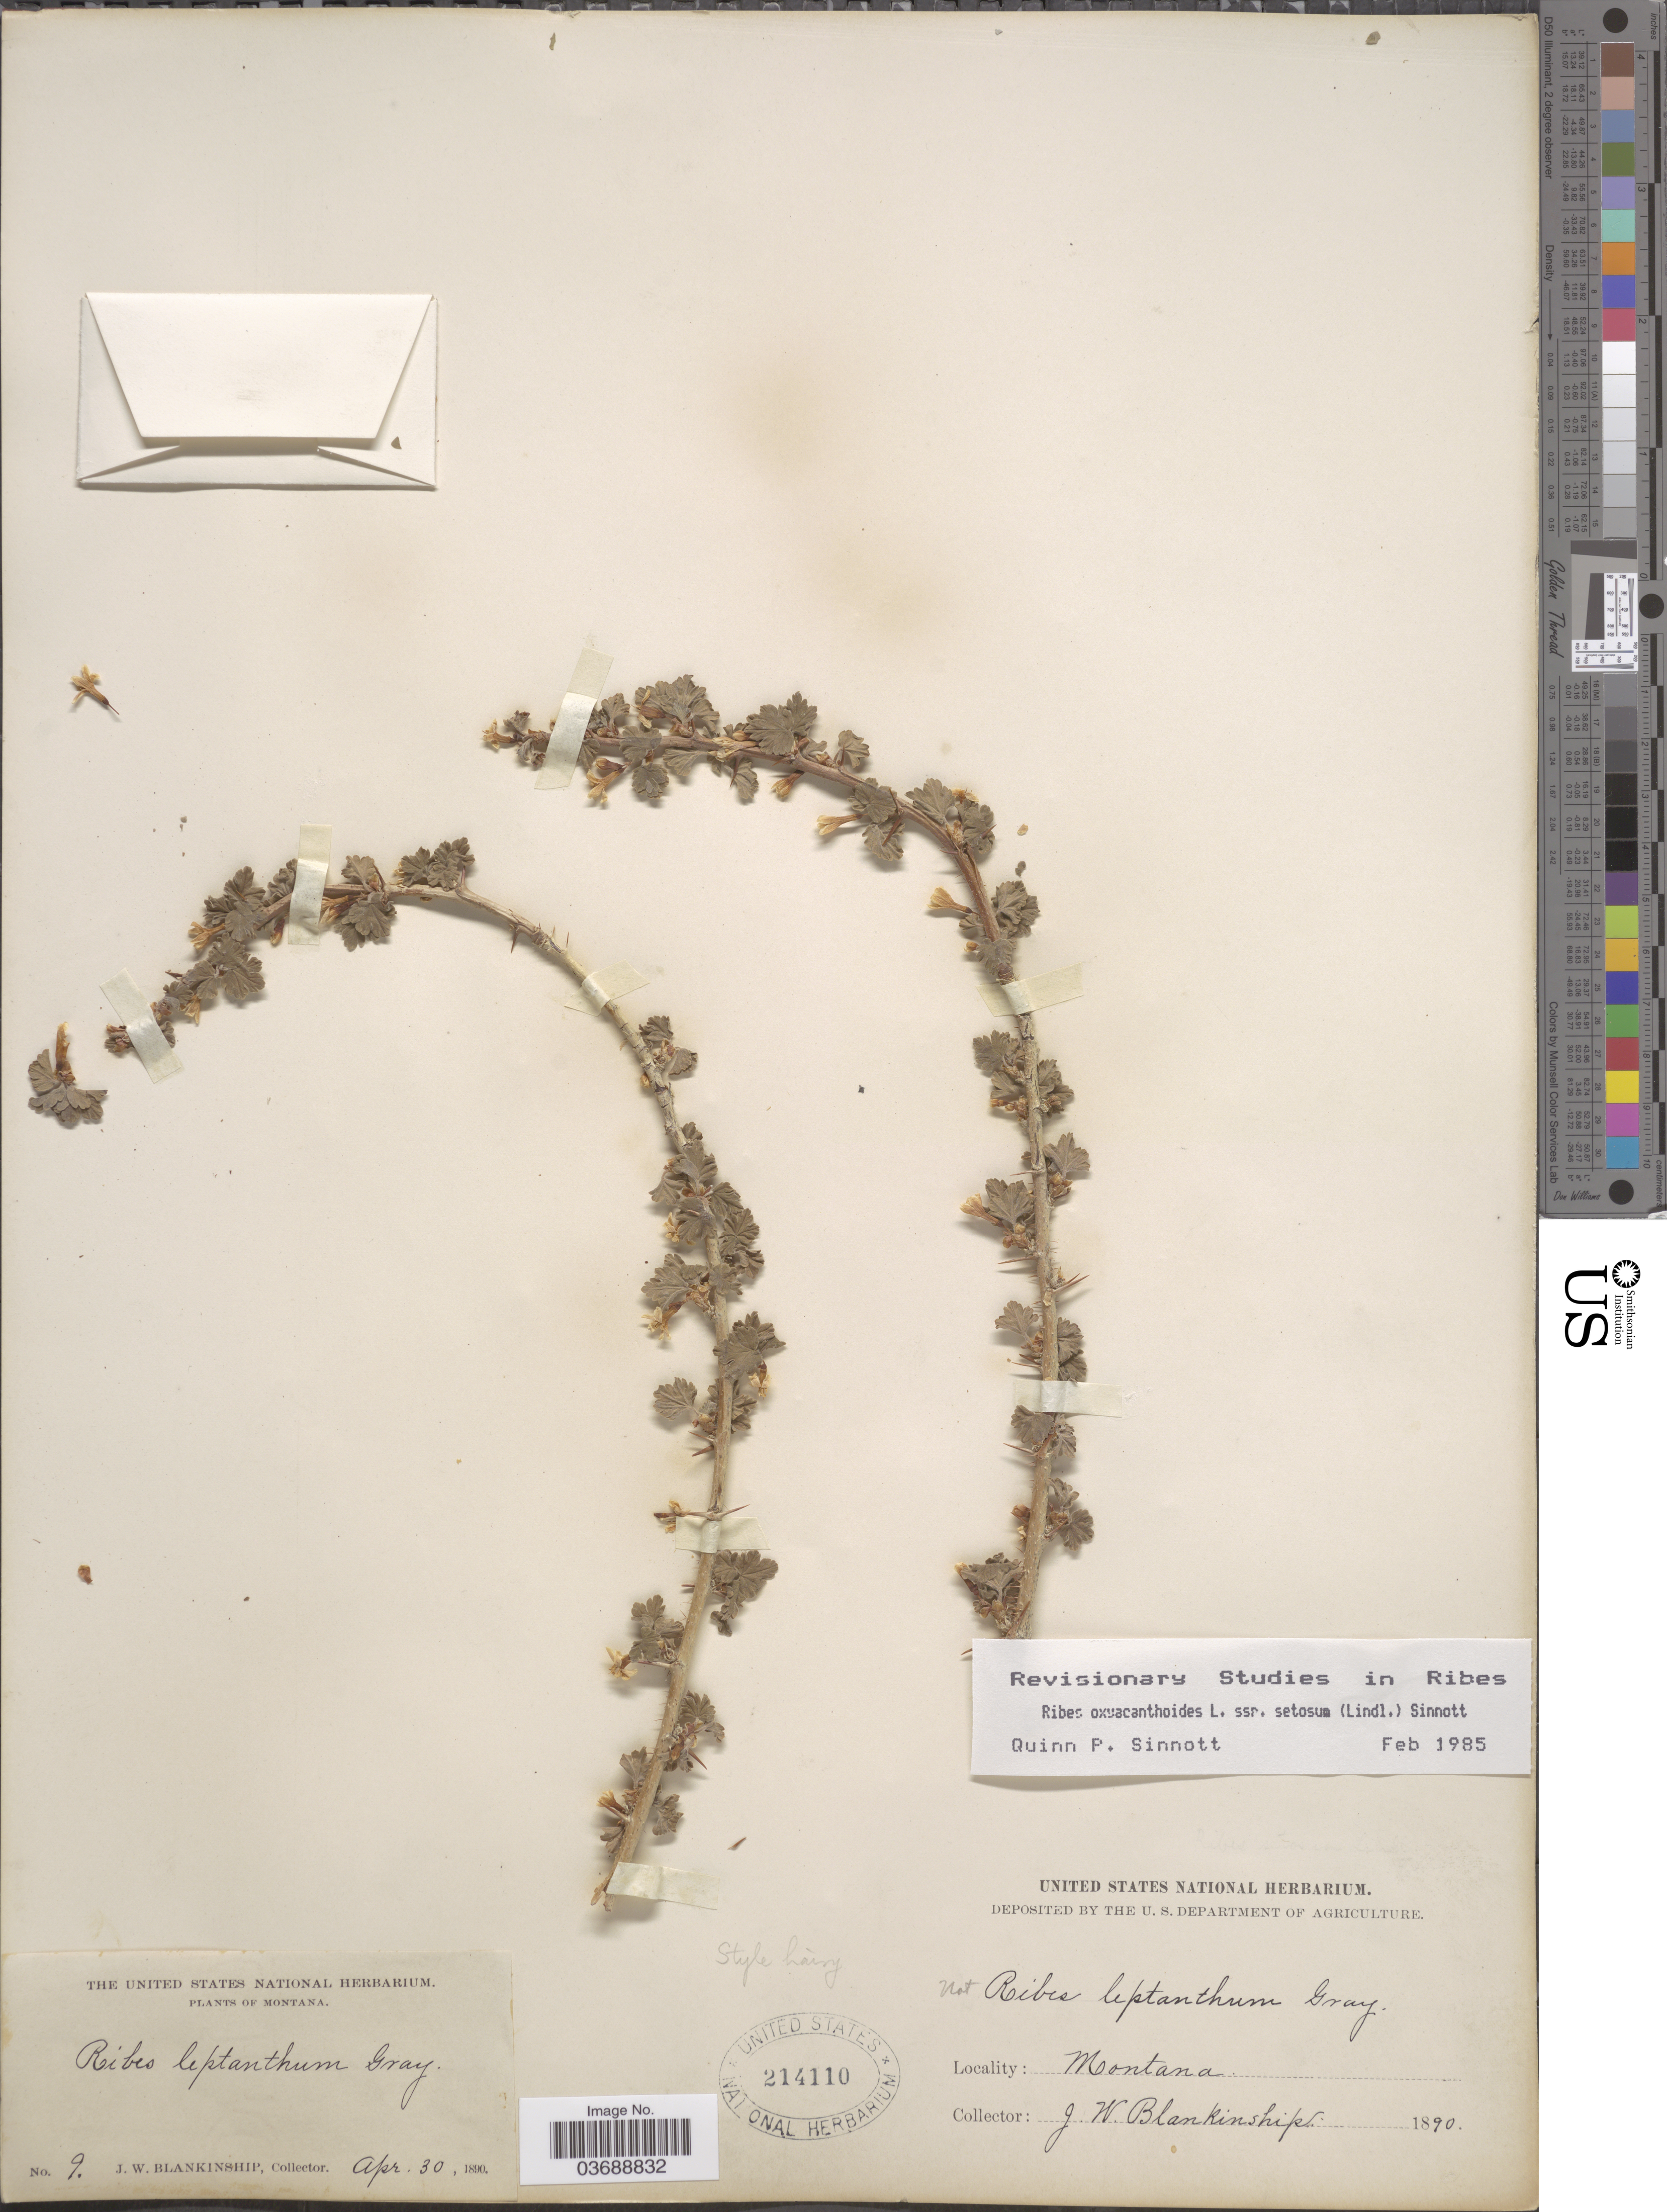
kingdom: Plantae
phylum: Tracheophyta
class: Magnoliopsida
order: Saxifragales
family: Grossulariaceae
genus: Ribes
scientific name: Ribes oxyacanthoides subsp. setosum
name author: (Lindl.) Q.P. Sinnott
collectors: J. W. Blankinship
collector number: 9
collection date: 1890-04-30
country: United States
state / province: Montana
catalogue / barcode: US 214110